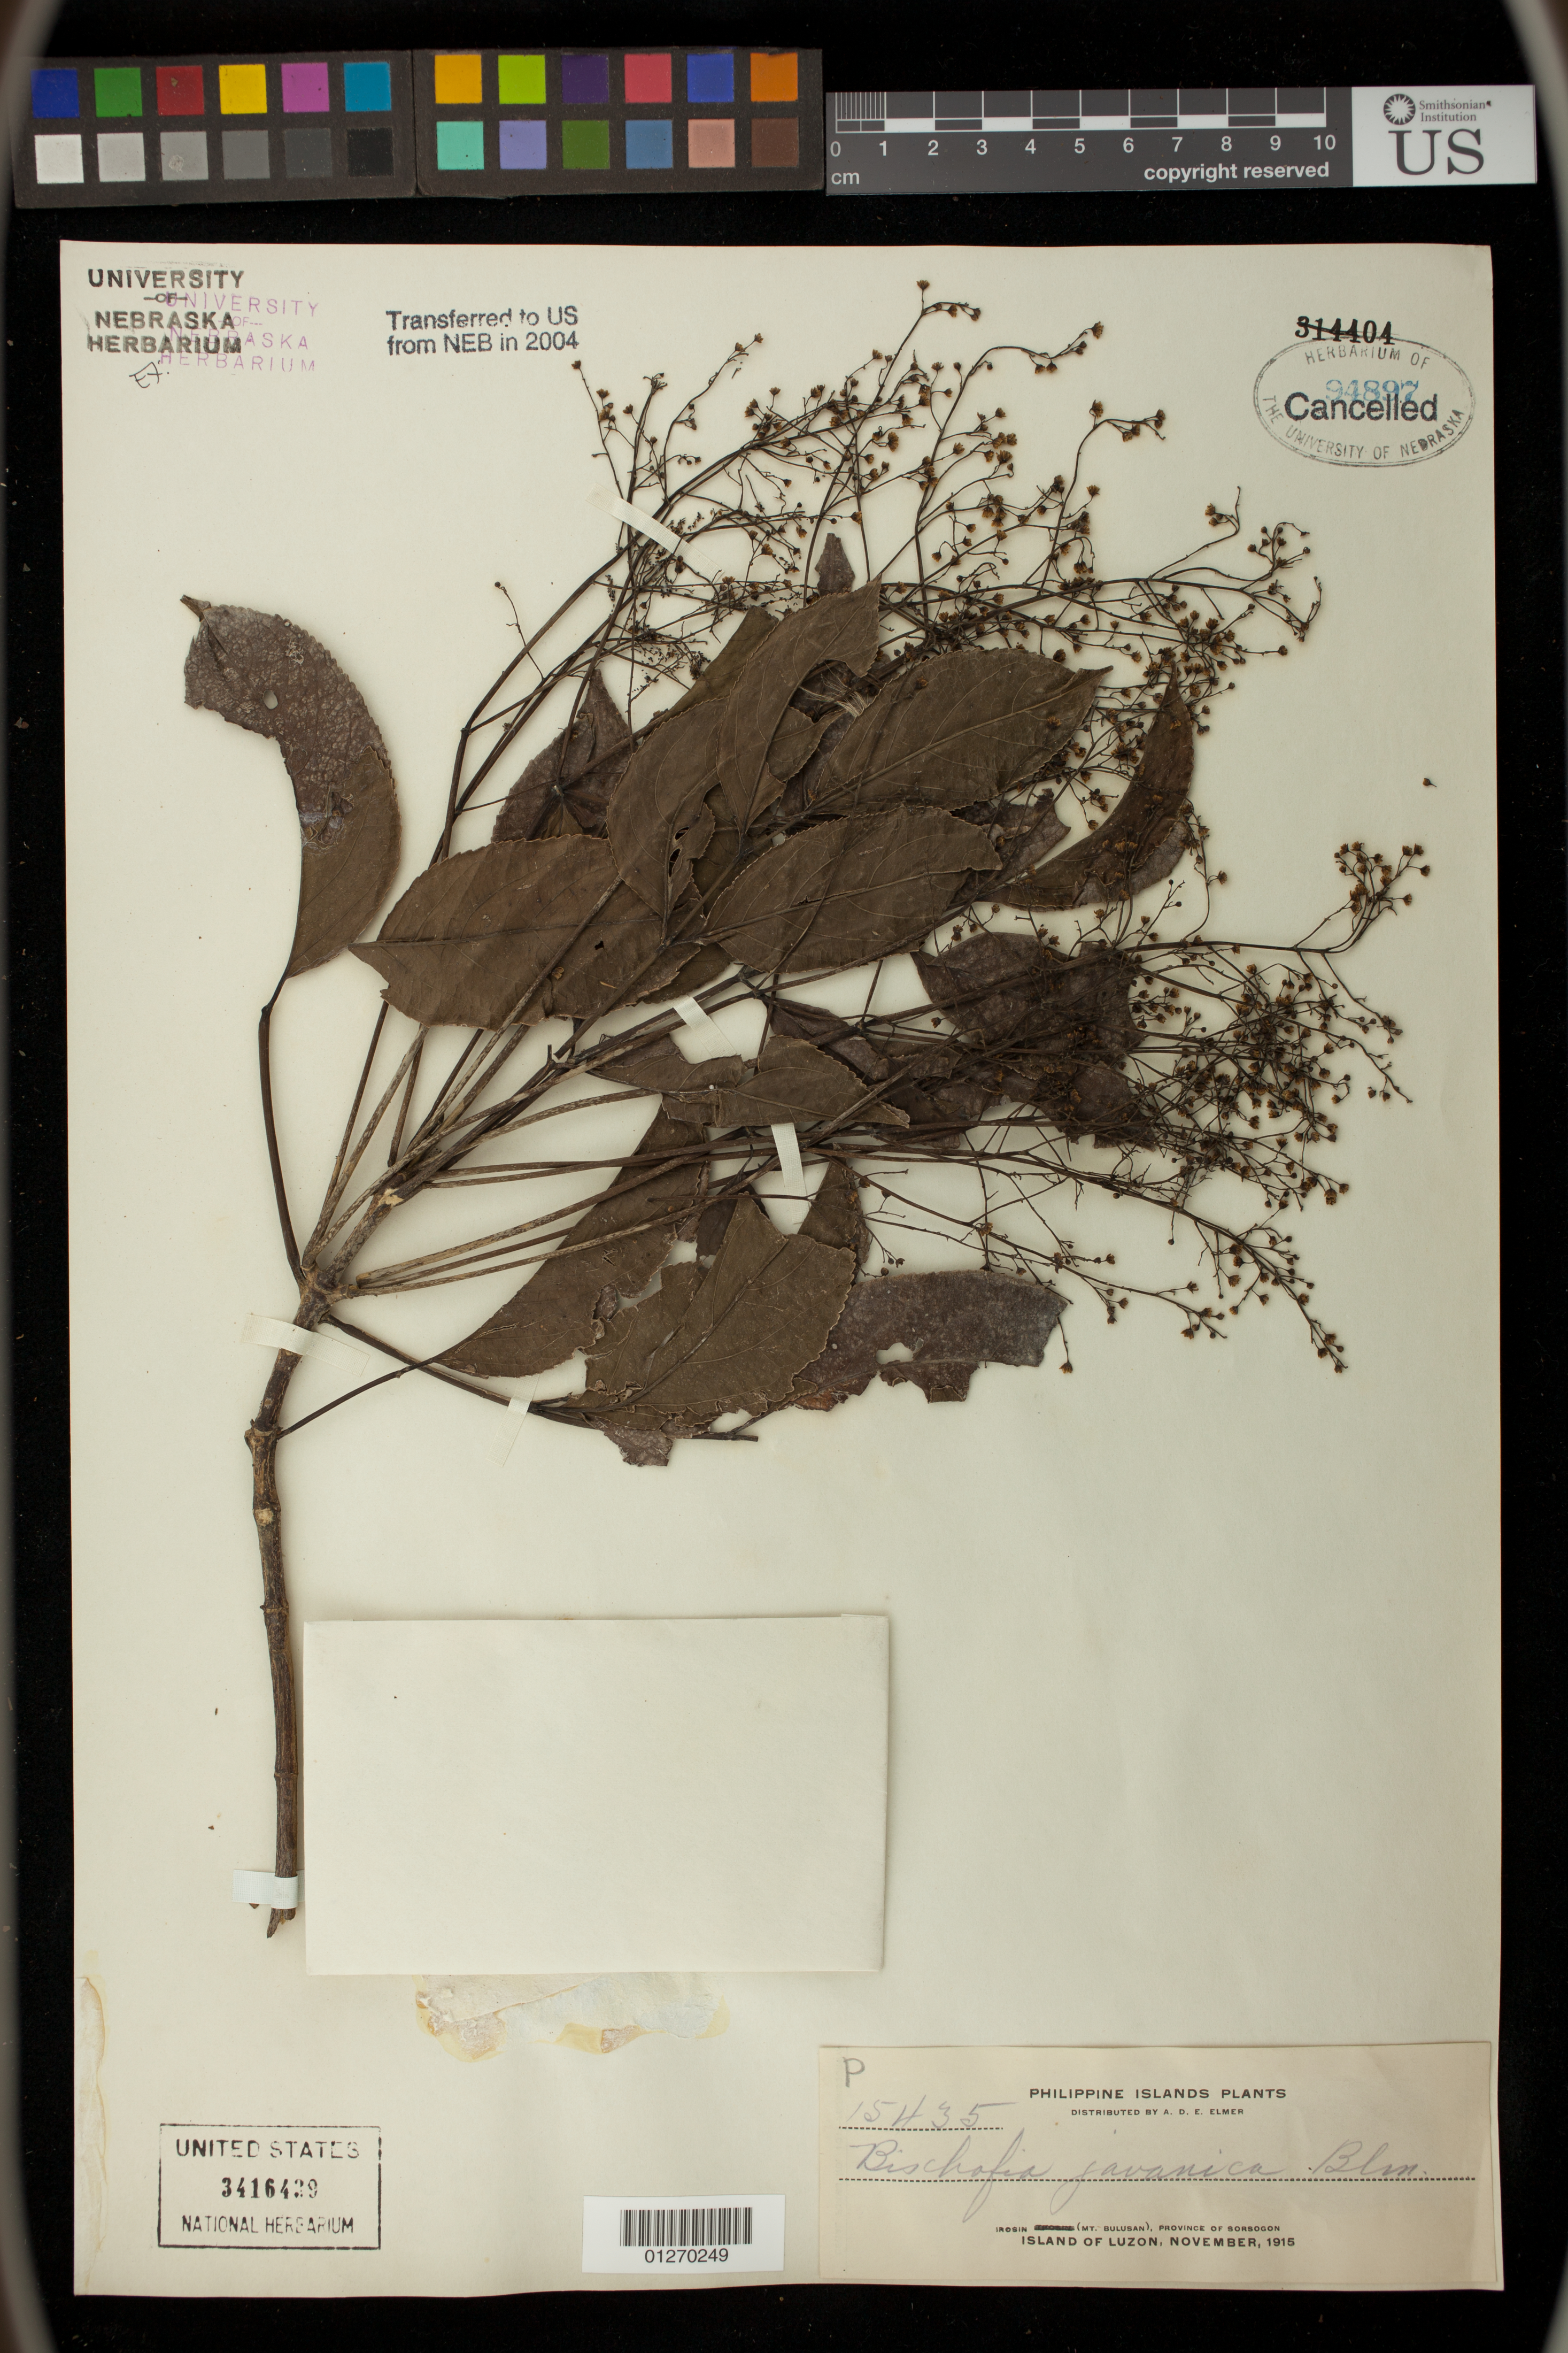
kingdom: Plantae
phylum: Tracheophyta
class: Magnoliopsida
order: Malpighiales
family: Phyllanthaceae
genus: Bischofia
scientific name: Bischofia javanica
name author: Blume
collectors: A. D. E. Elmer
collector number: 15435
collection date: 1915-11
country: Philippines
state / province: Bicol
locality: Irosin (Mt. Bulusan), Province of Sorsogon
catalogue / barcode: US 3416439